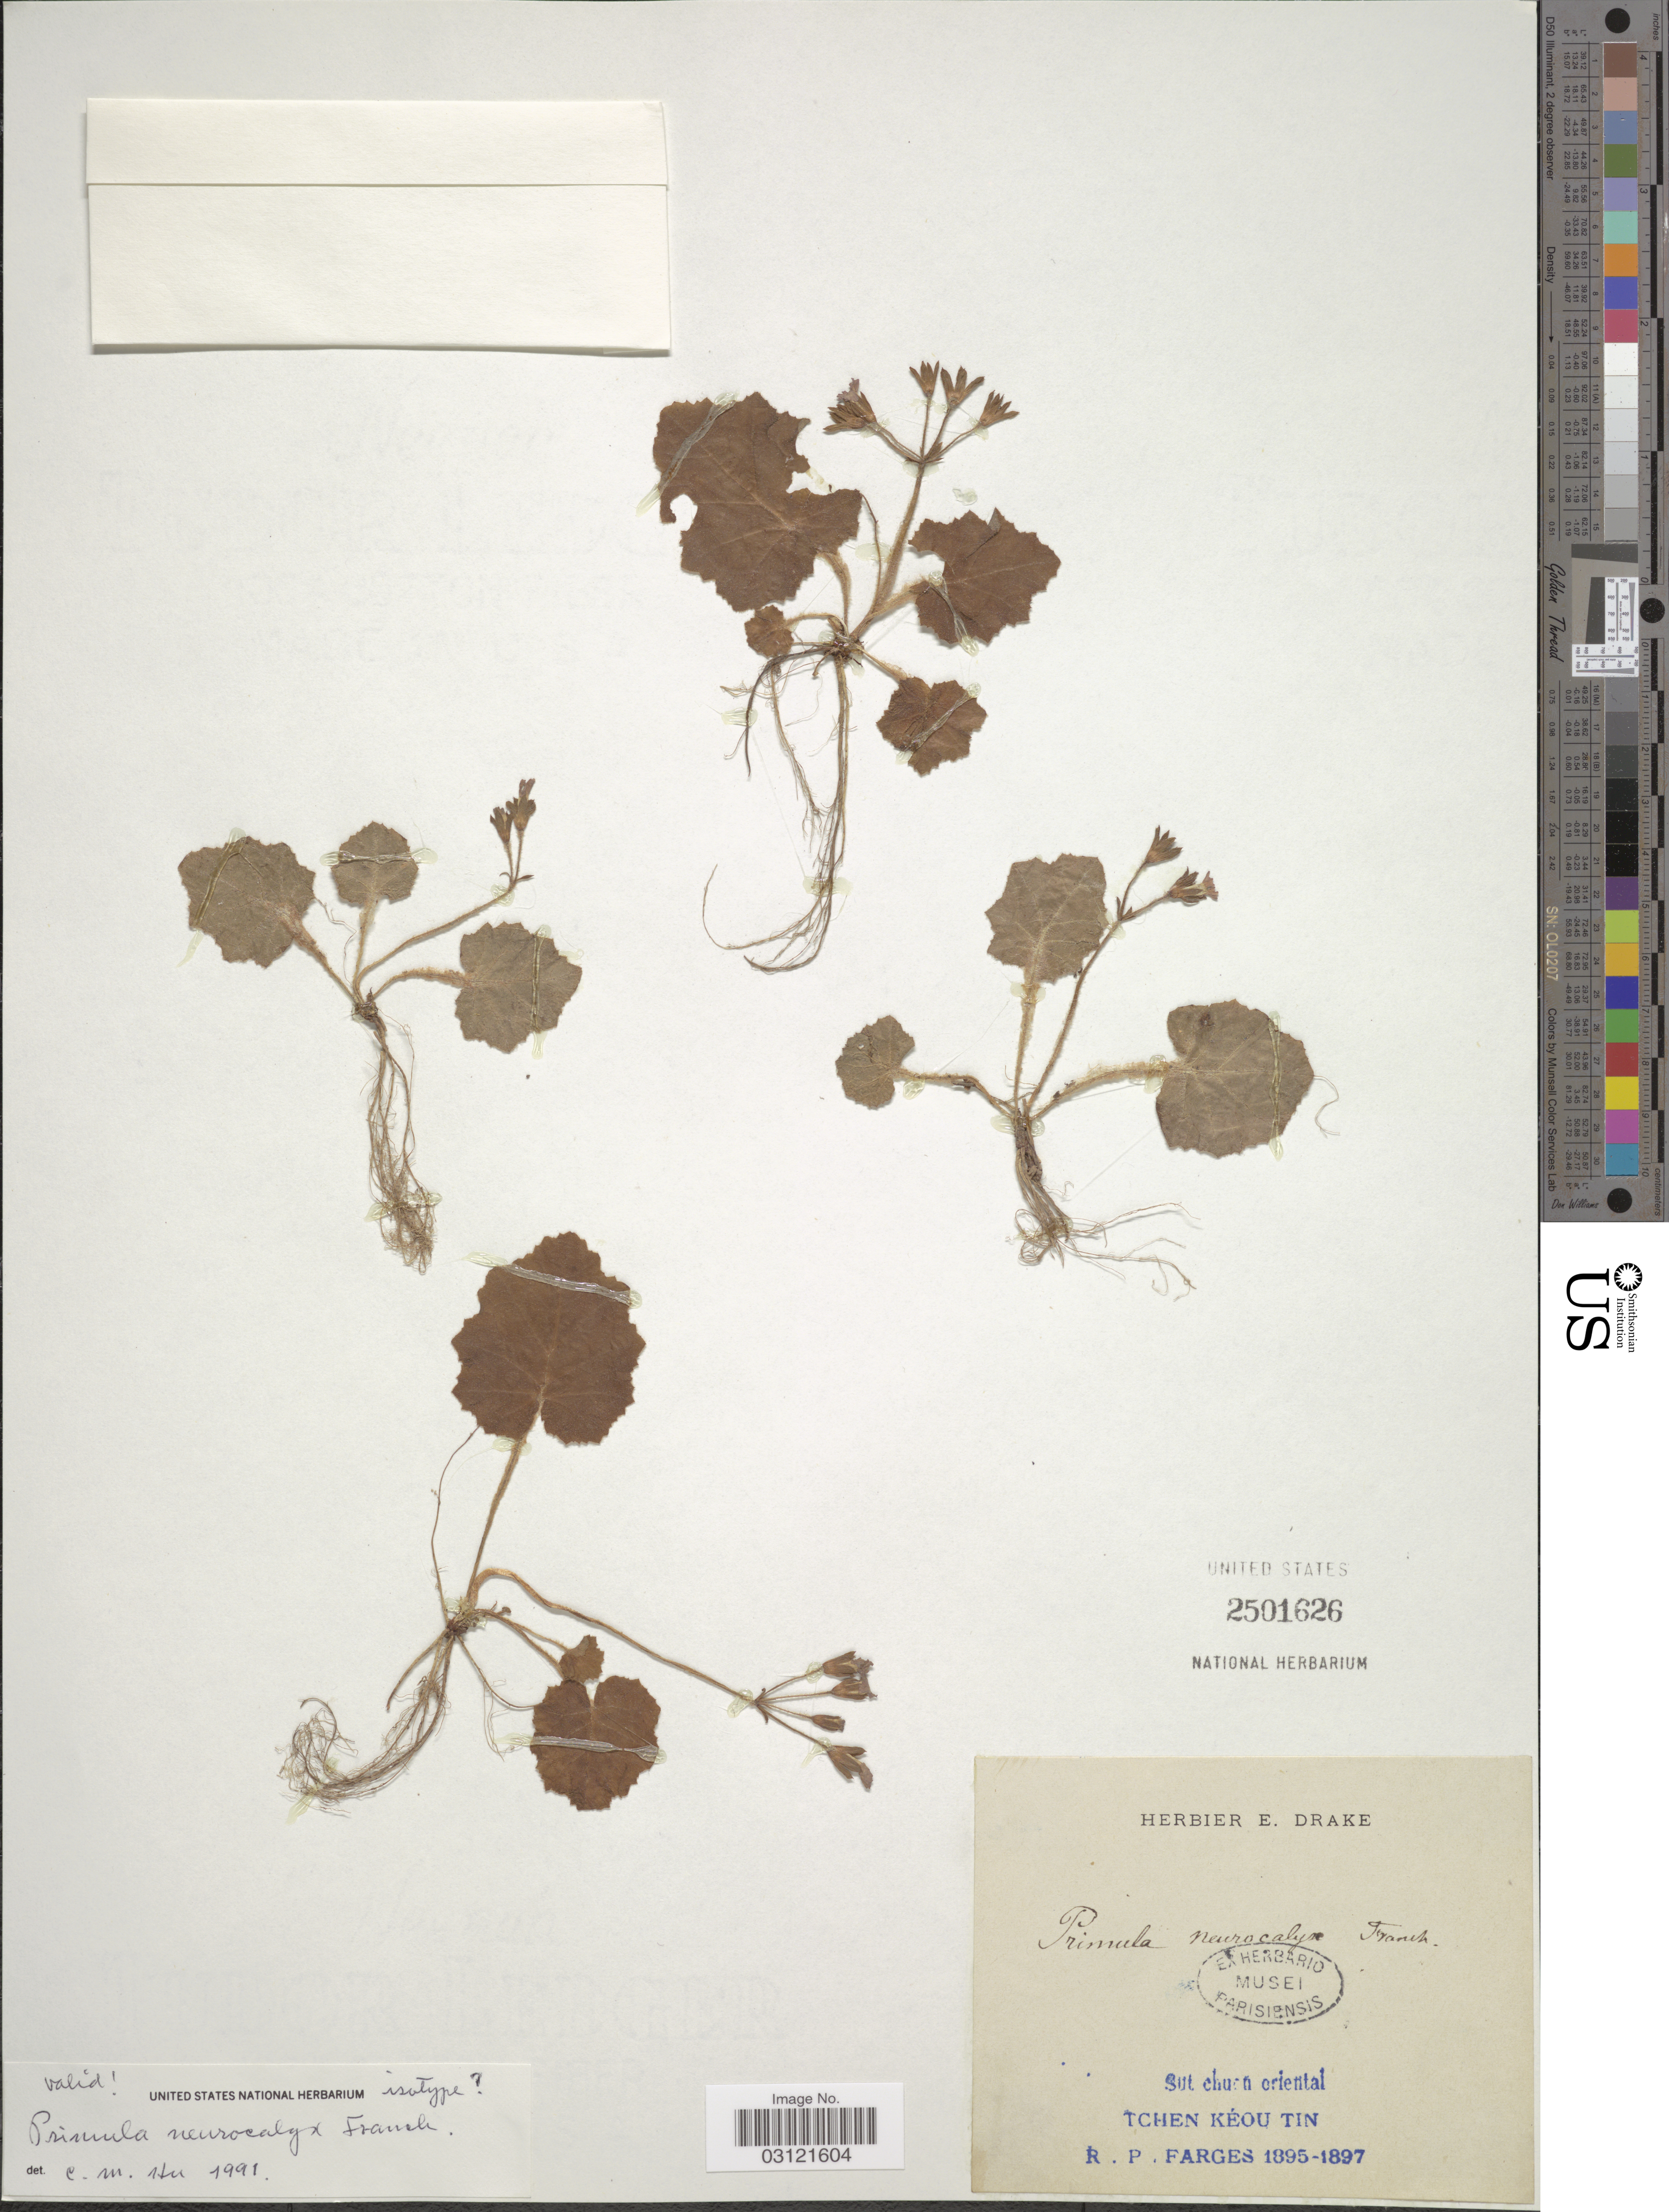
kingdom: Plantae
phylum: Tracheophyta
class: Magnoliopsida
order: Ericales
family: Primulaceae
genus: Primula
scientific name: Primula neurocalyx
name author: Franch.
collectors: R. Farges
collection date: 1895/1897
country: China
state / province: Chongging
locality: Sut chuen oriental, Tchen Kéou Tin.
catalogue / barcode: US 2501626